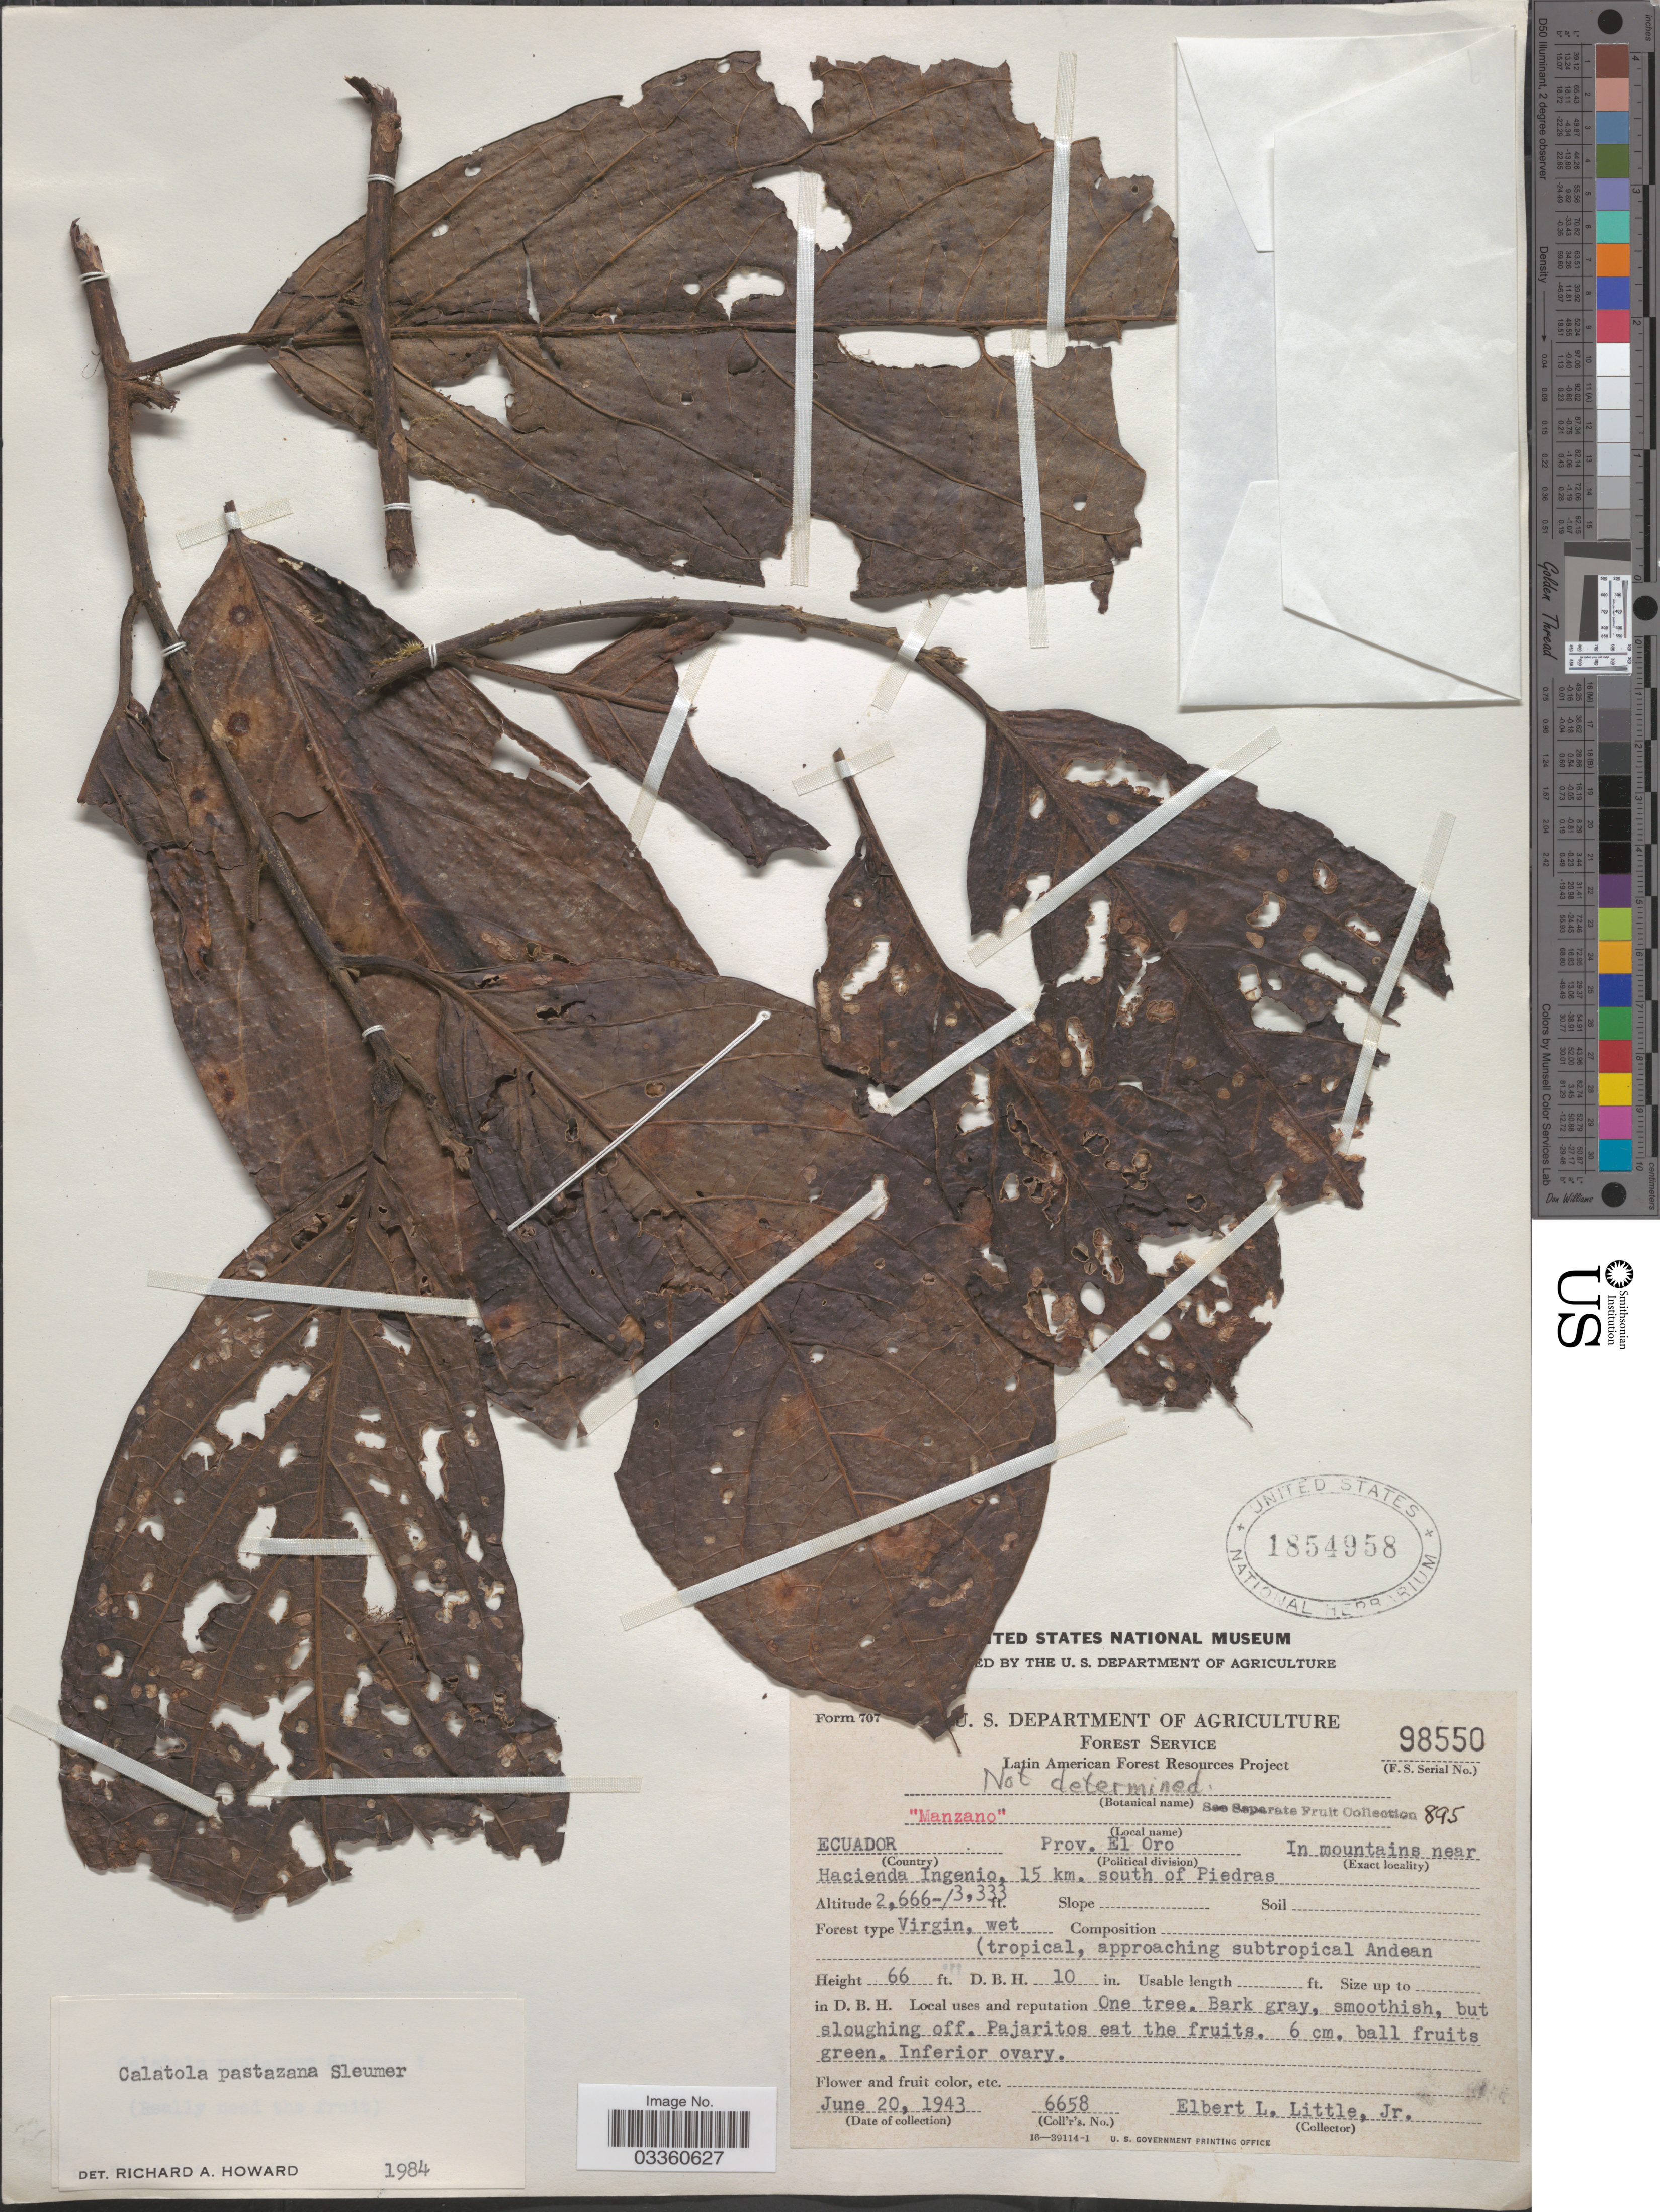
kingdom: Plantae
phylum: Tracheophyta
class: Magnoliopsida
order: Metteniusales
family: Metteniusaceae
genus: Calatola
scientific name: Calatola pastazana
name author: Sleumer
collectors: E. L. Little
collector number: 6658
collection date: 1943-06-20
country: Ecuador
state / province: El Oro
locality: In mountains near Hacienda Ingenio, 15 km. south of Piedras.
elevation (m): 813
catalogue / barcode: US 1854958